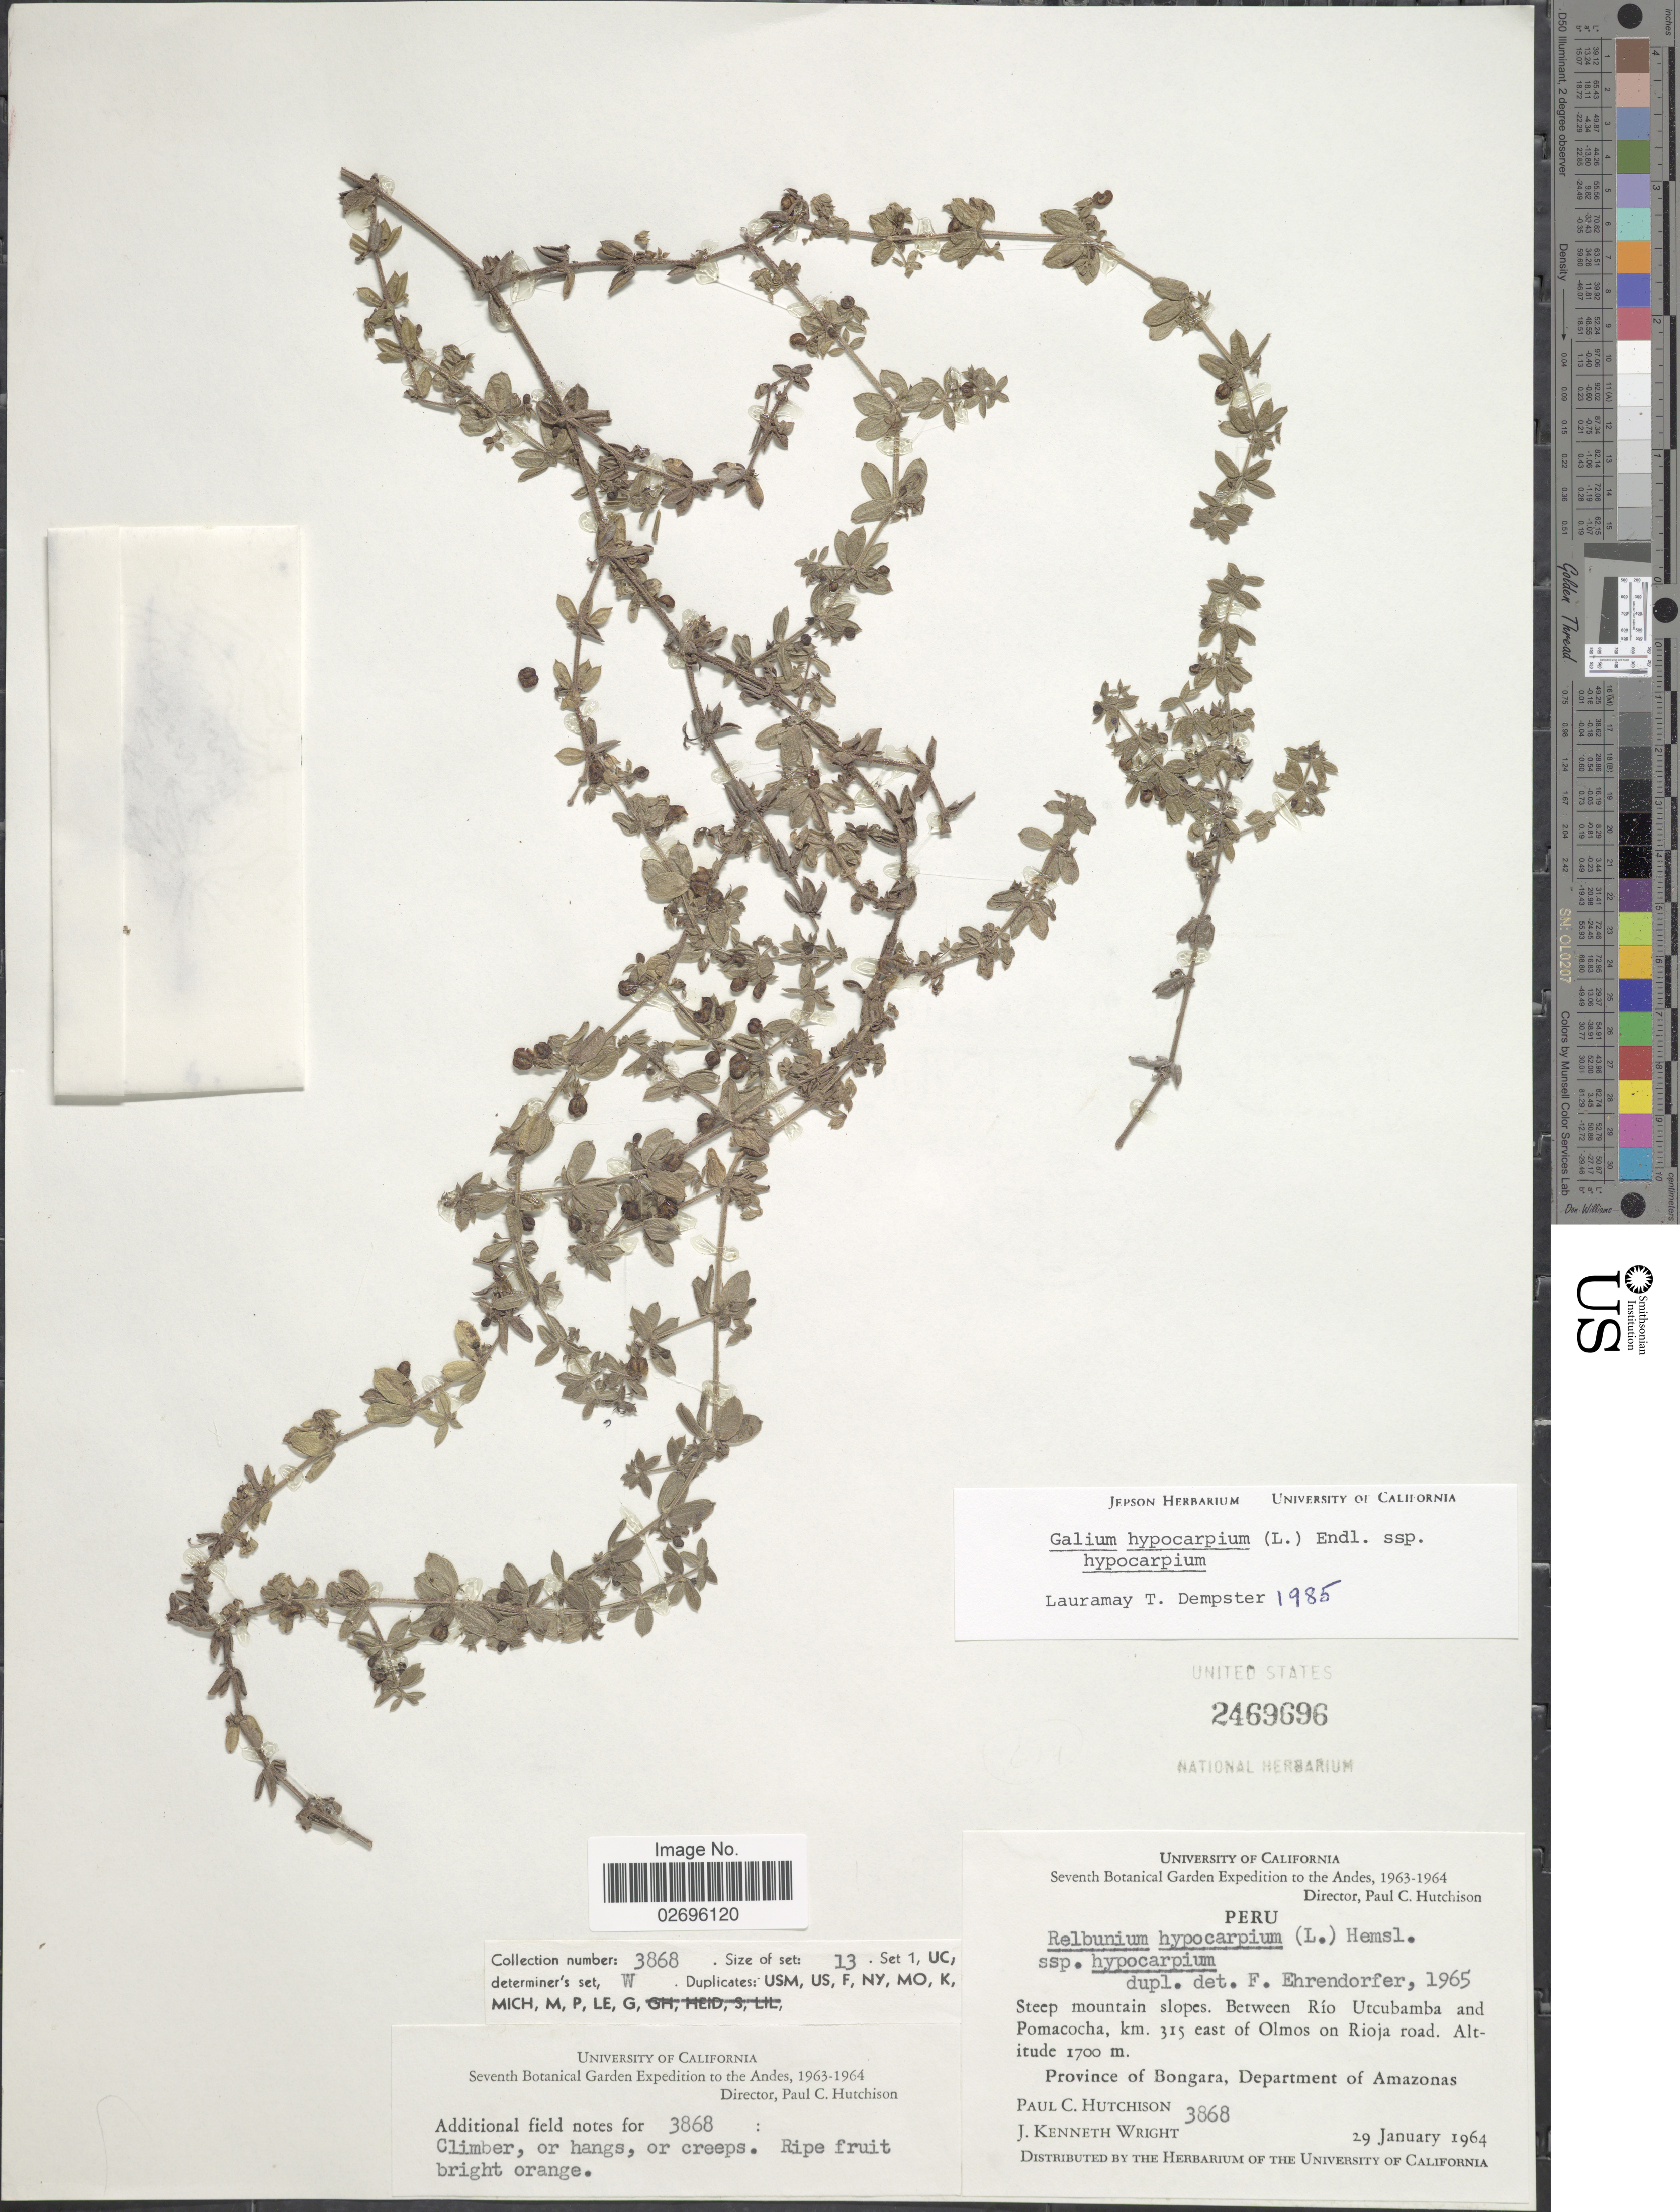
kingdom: Plantae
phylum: Tracheophyta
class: Magnoliopsida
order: Gentianales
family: Rubiaceae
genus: Galium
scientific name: Galium hypocarpium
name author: (L.) Endl. ex Griseb.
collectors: P. C. Hutchison & J. K. Wright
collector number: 3868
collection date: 1964-01-29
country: Peru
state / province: Amazonas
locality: Steep mountain slopes. Between Río Utcubamba and Pomacocha, km. 315 east of Olmos on Rioja road. Province of Bongara, Department of Amazonas.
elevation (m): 1700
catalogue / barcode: US 2469696